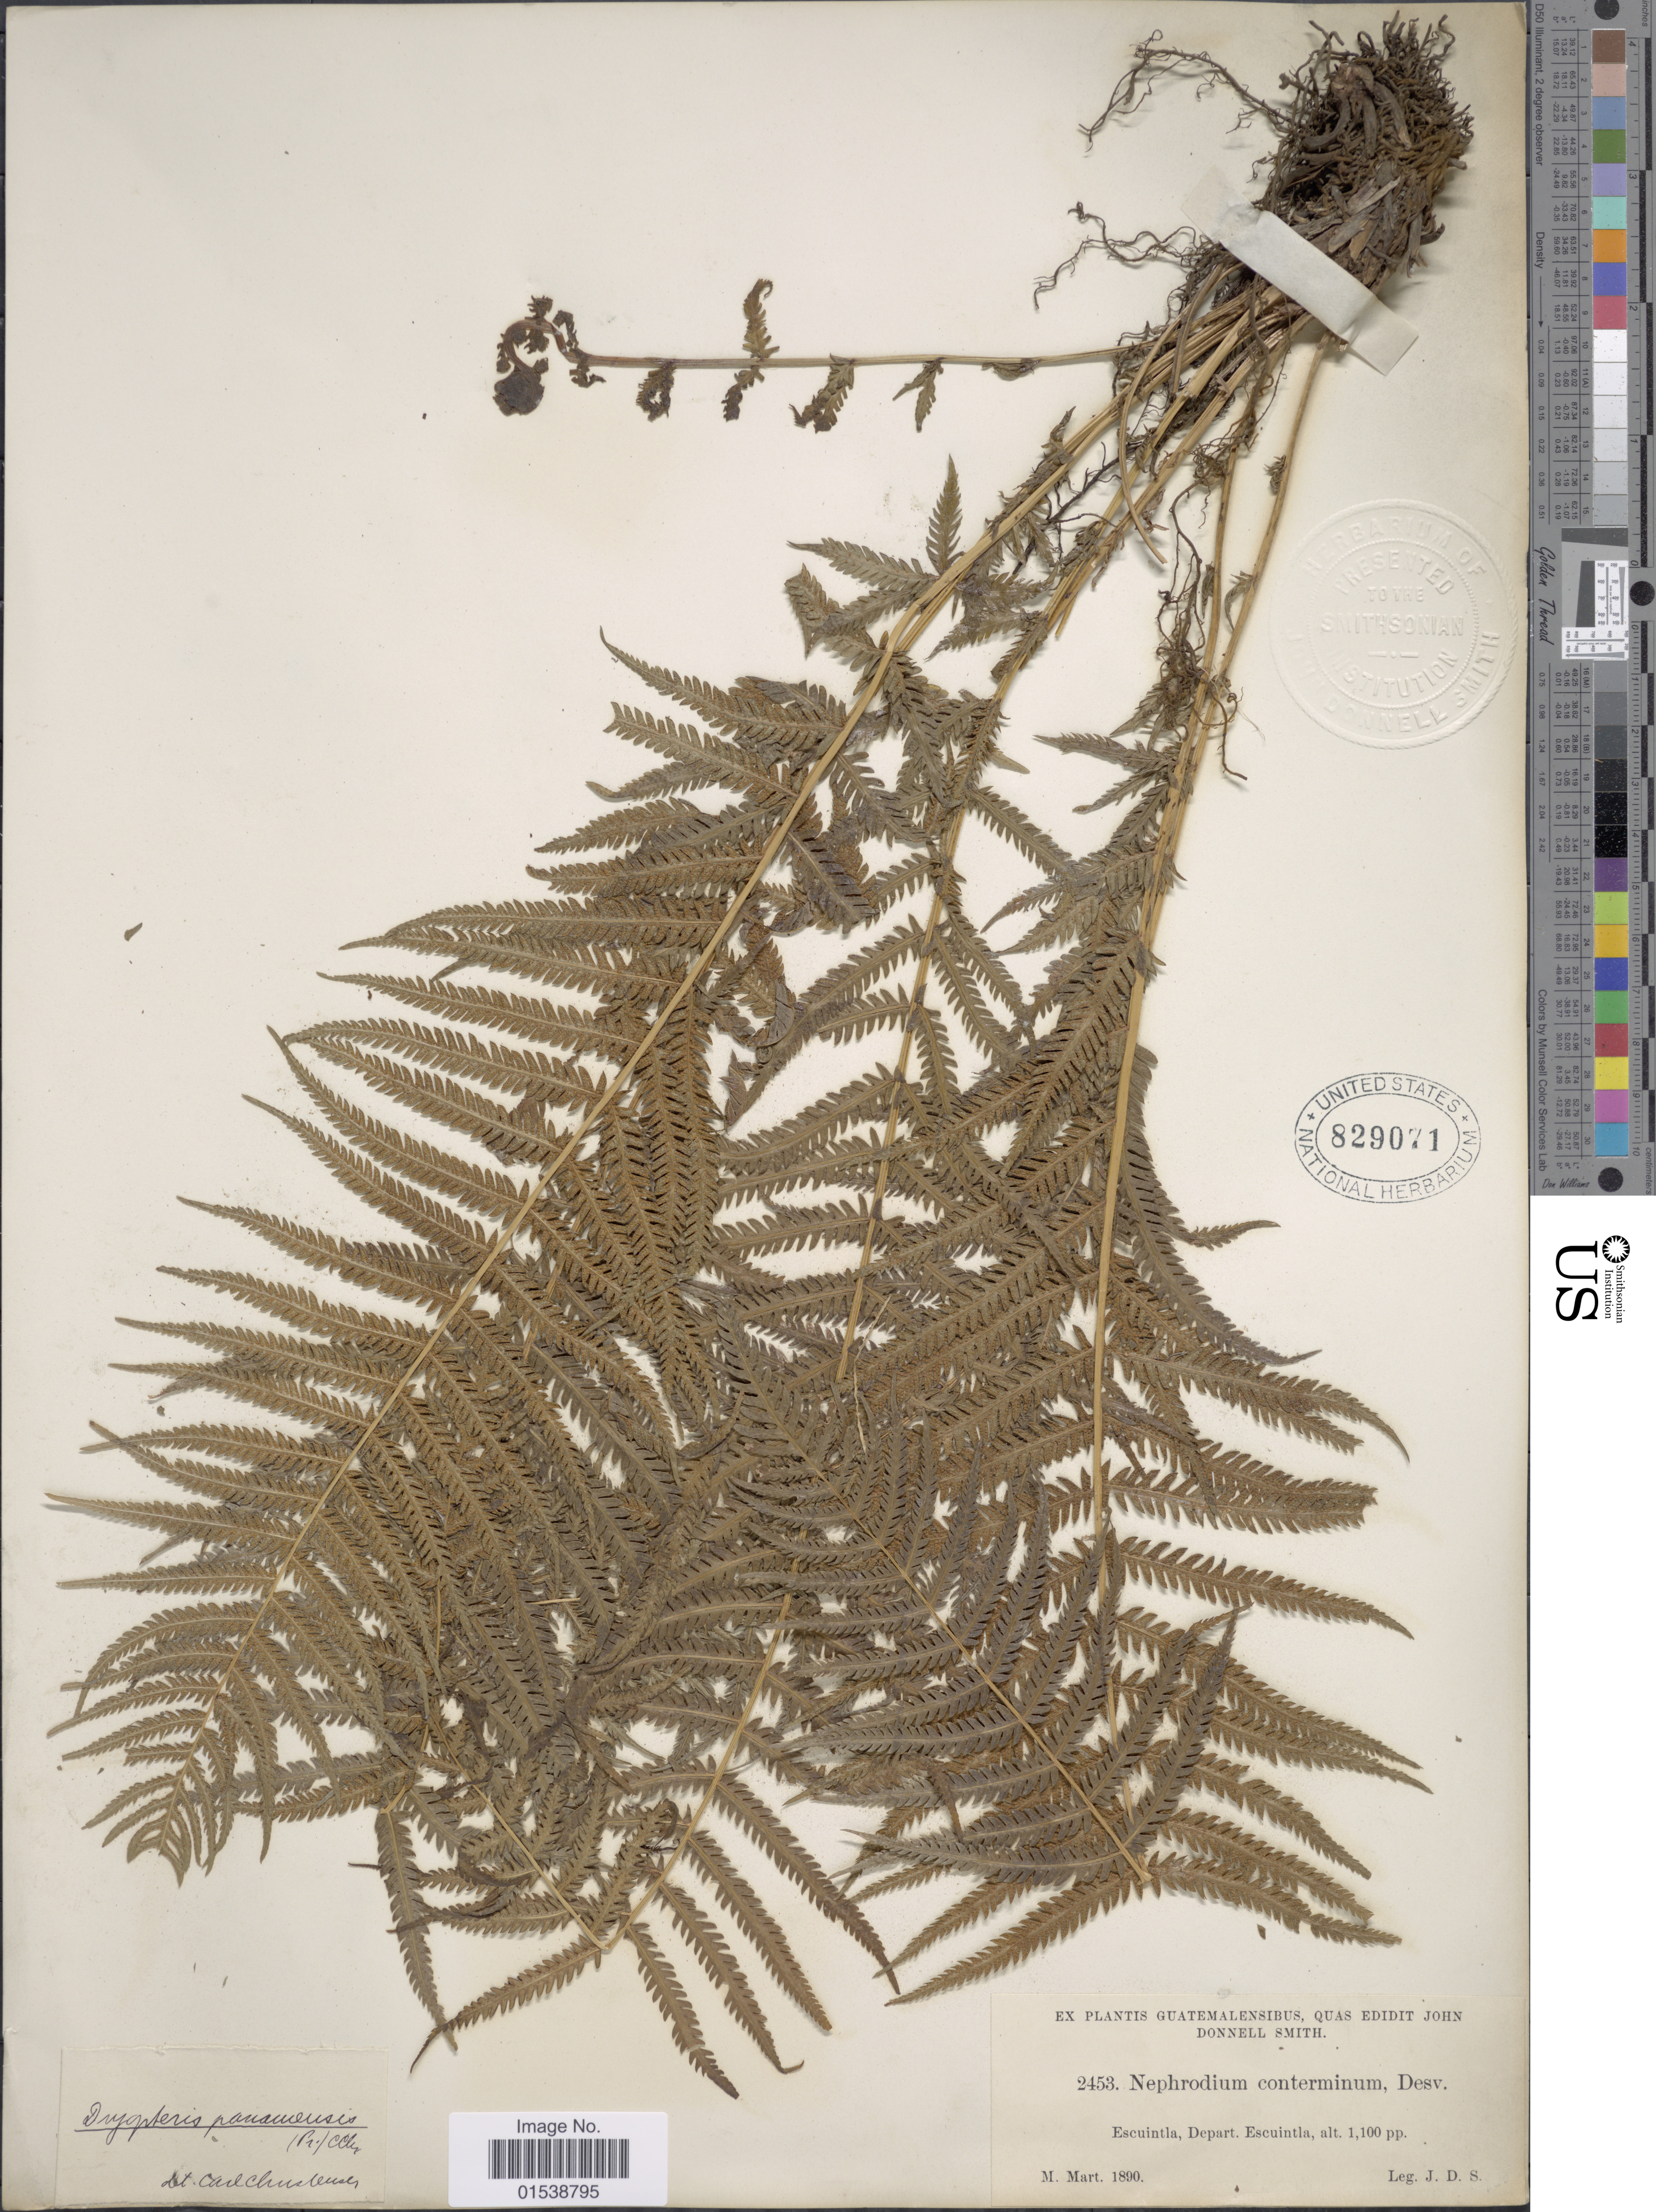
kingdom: Plantae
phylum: Tracheophyta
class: Polypodiopsida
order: Polypodiales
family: Thelypteridaceae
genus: Amauropelta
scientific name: Amauropelta resinifera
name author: (Desv.) Pic. Serm.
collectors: J. Donnell Smith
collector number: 2453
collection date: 1890-03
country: Guatemala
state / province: Escuintla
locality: Escuintla, Depart. Escuintla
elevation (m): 335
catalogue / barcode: US 829071